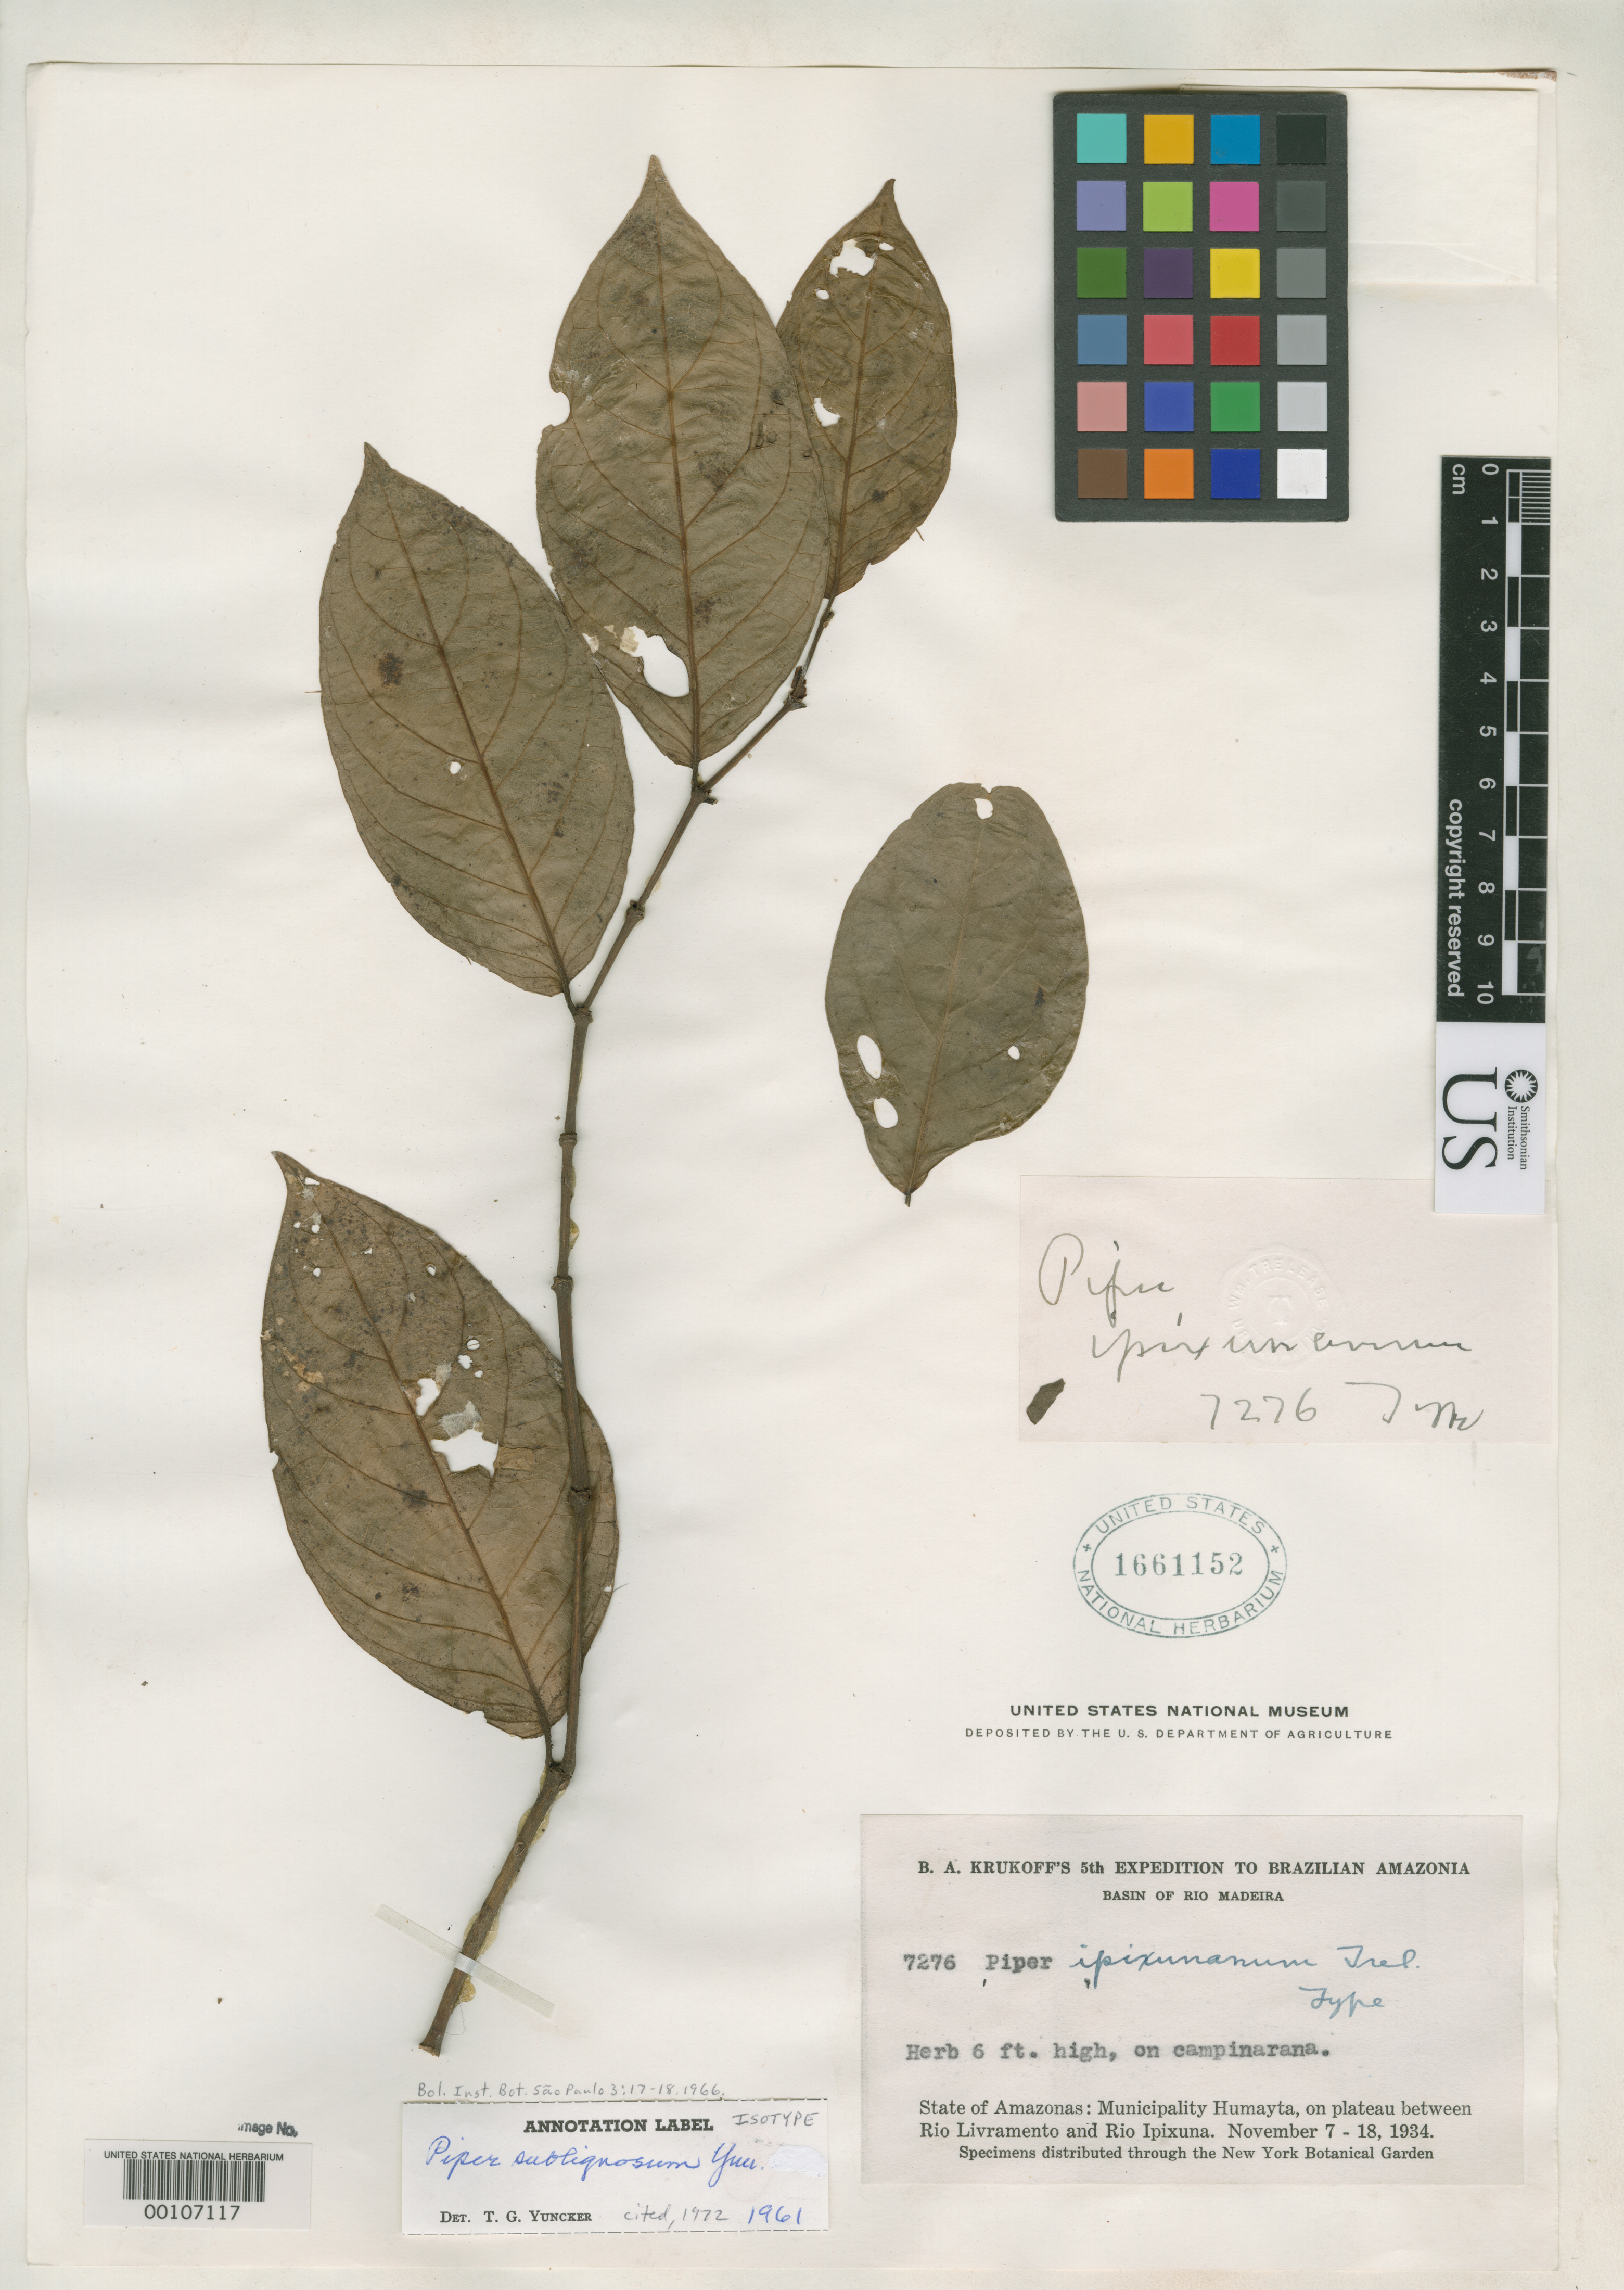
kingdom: Plantae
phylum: Tracheophyta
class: Magnoliopsida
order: Piperales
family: Piperaceae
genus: Piper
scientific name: Piper sublignosum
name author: Yunck.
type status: Isotype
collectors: B. A. Krukoff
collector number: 7276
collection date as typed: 18 Nov 1934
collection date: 1934-11-18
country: Brazil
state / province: Amazonas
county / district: Humaitá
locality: Between Rio Livramento & Rio Ipixuna.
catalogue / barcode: US 1661152